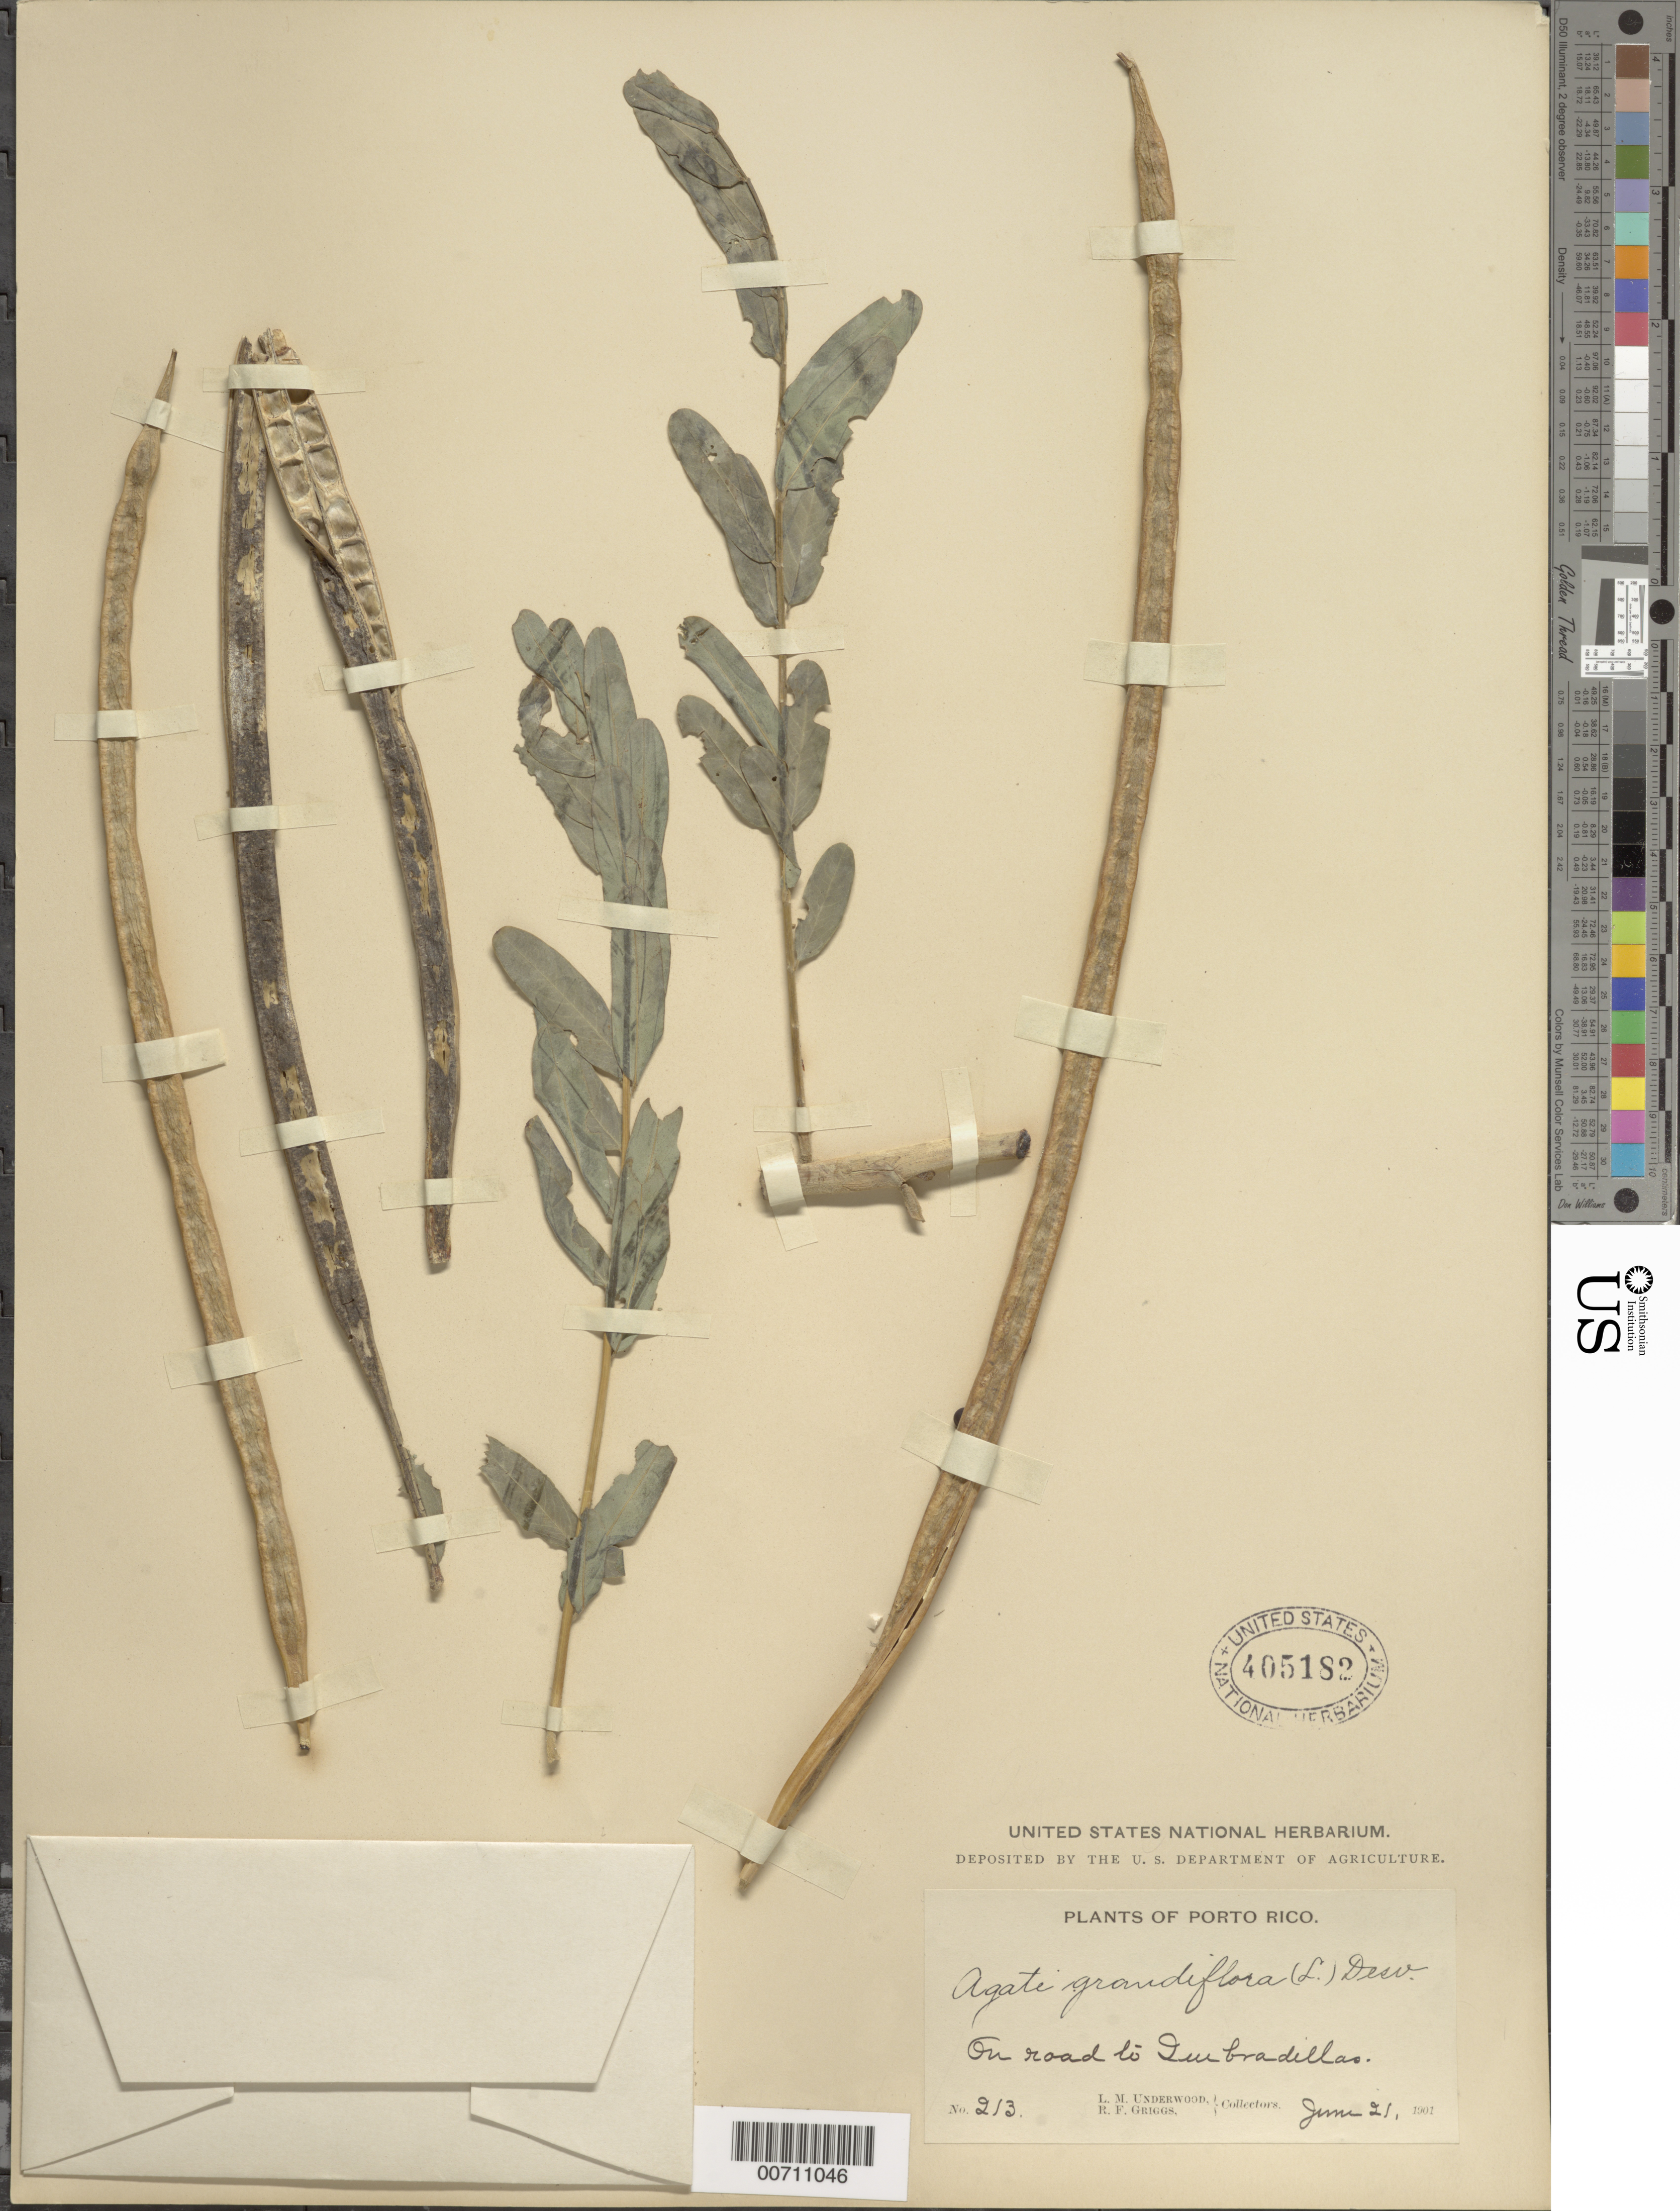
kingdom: Plantae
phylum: Tracheophyta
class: Magnoliopsida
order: Fabales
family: Fabaceae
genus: Sesbania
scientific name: Sesbania grandiflora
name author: (L.) Poir.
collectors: L. M. Underwood & R. F. Griggs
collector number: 213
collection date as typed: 21 Jun 1901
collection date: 1901-06-21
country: Puerto Rico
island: Greater Antilles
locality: Quebradillas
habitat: On road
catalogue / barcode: US 405182